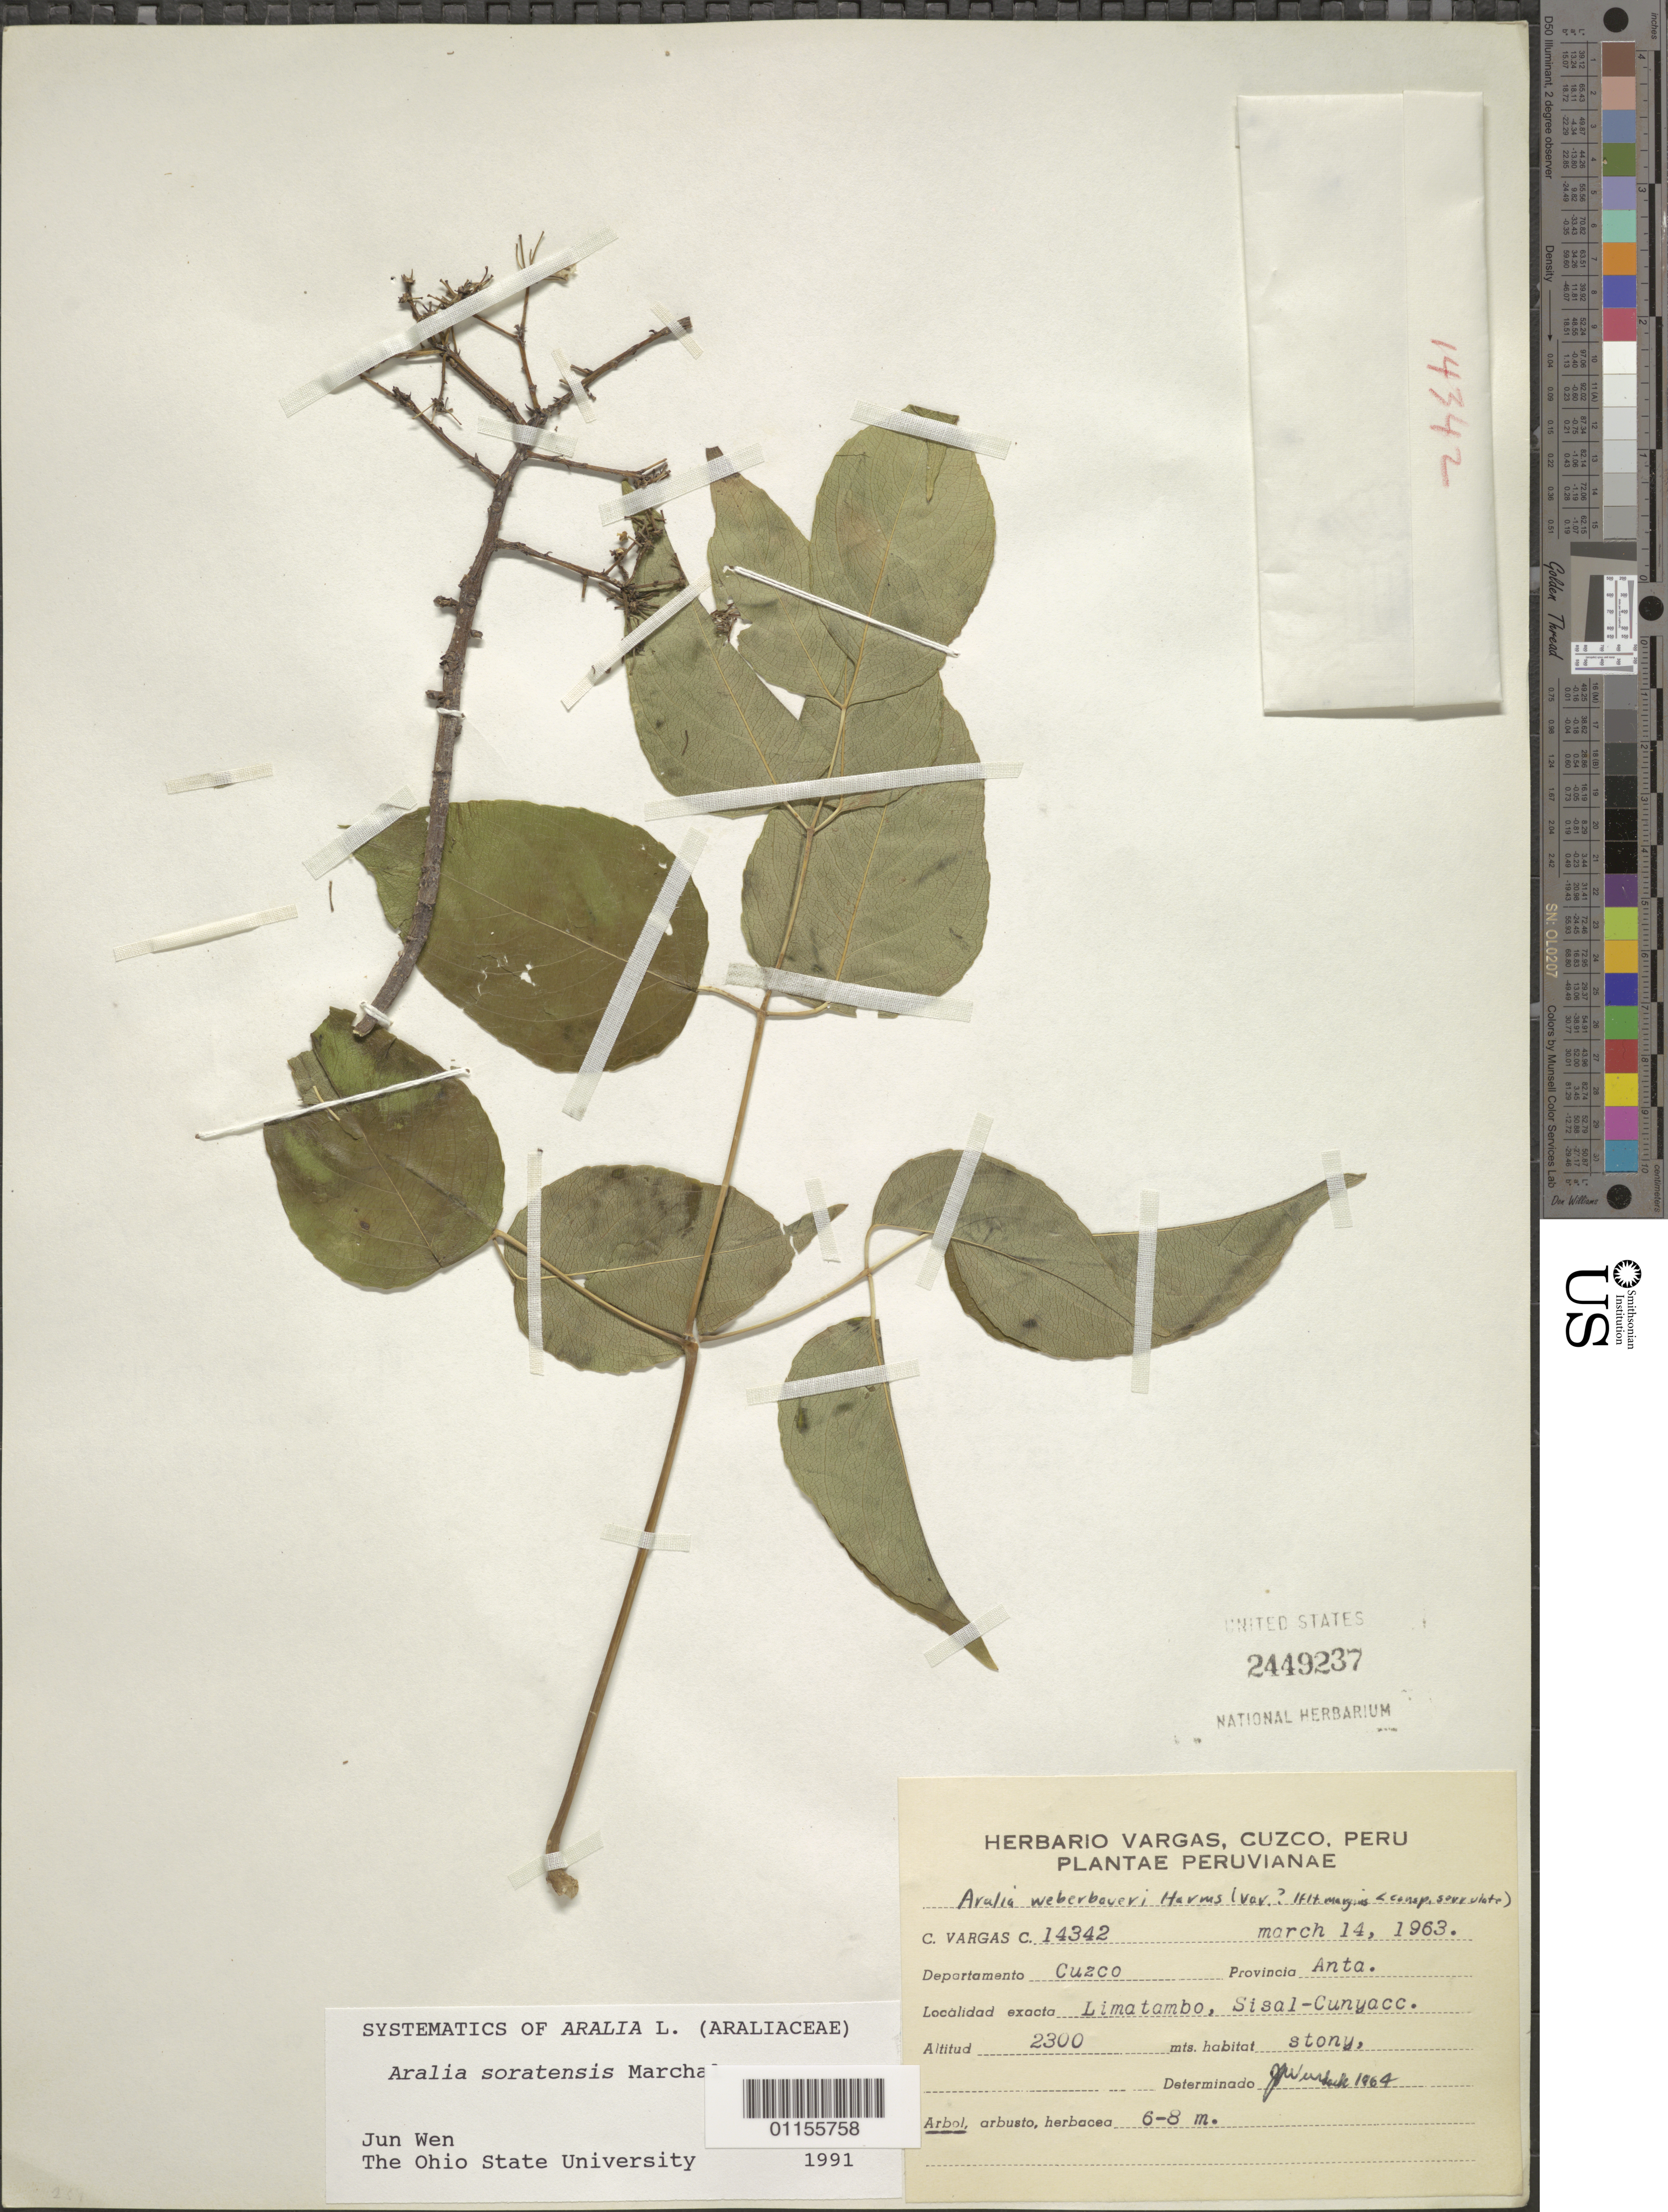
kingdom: Plantae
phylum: Tracheophyta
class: Magnoliopsida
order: Apiales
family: Araliaceae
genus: Aralia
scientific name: Aralia soratensis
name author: Marchal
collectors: C. Vargas Calderón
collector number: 14342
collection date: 1963-03-14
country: Peru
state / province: Cusco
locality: Prov. Anta. Limatambo, Sisal-Cunyacc.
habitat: Stony.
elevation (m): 2300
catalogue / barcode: US 2449237